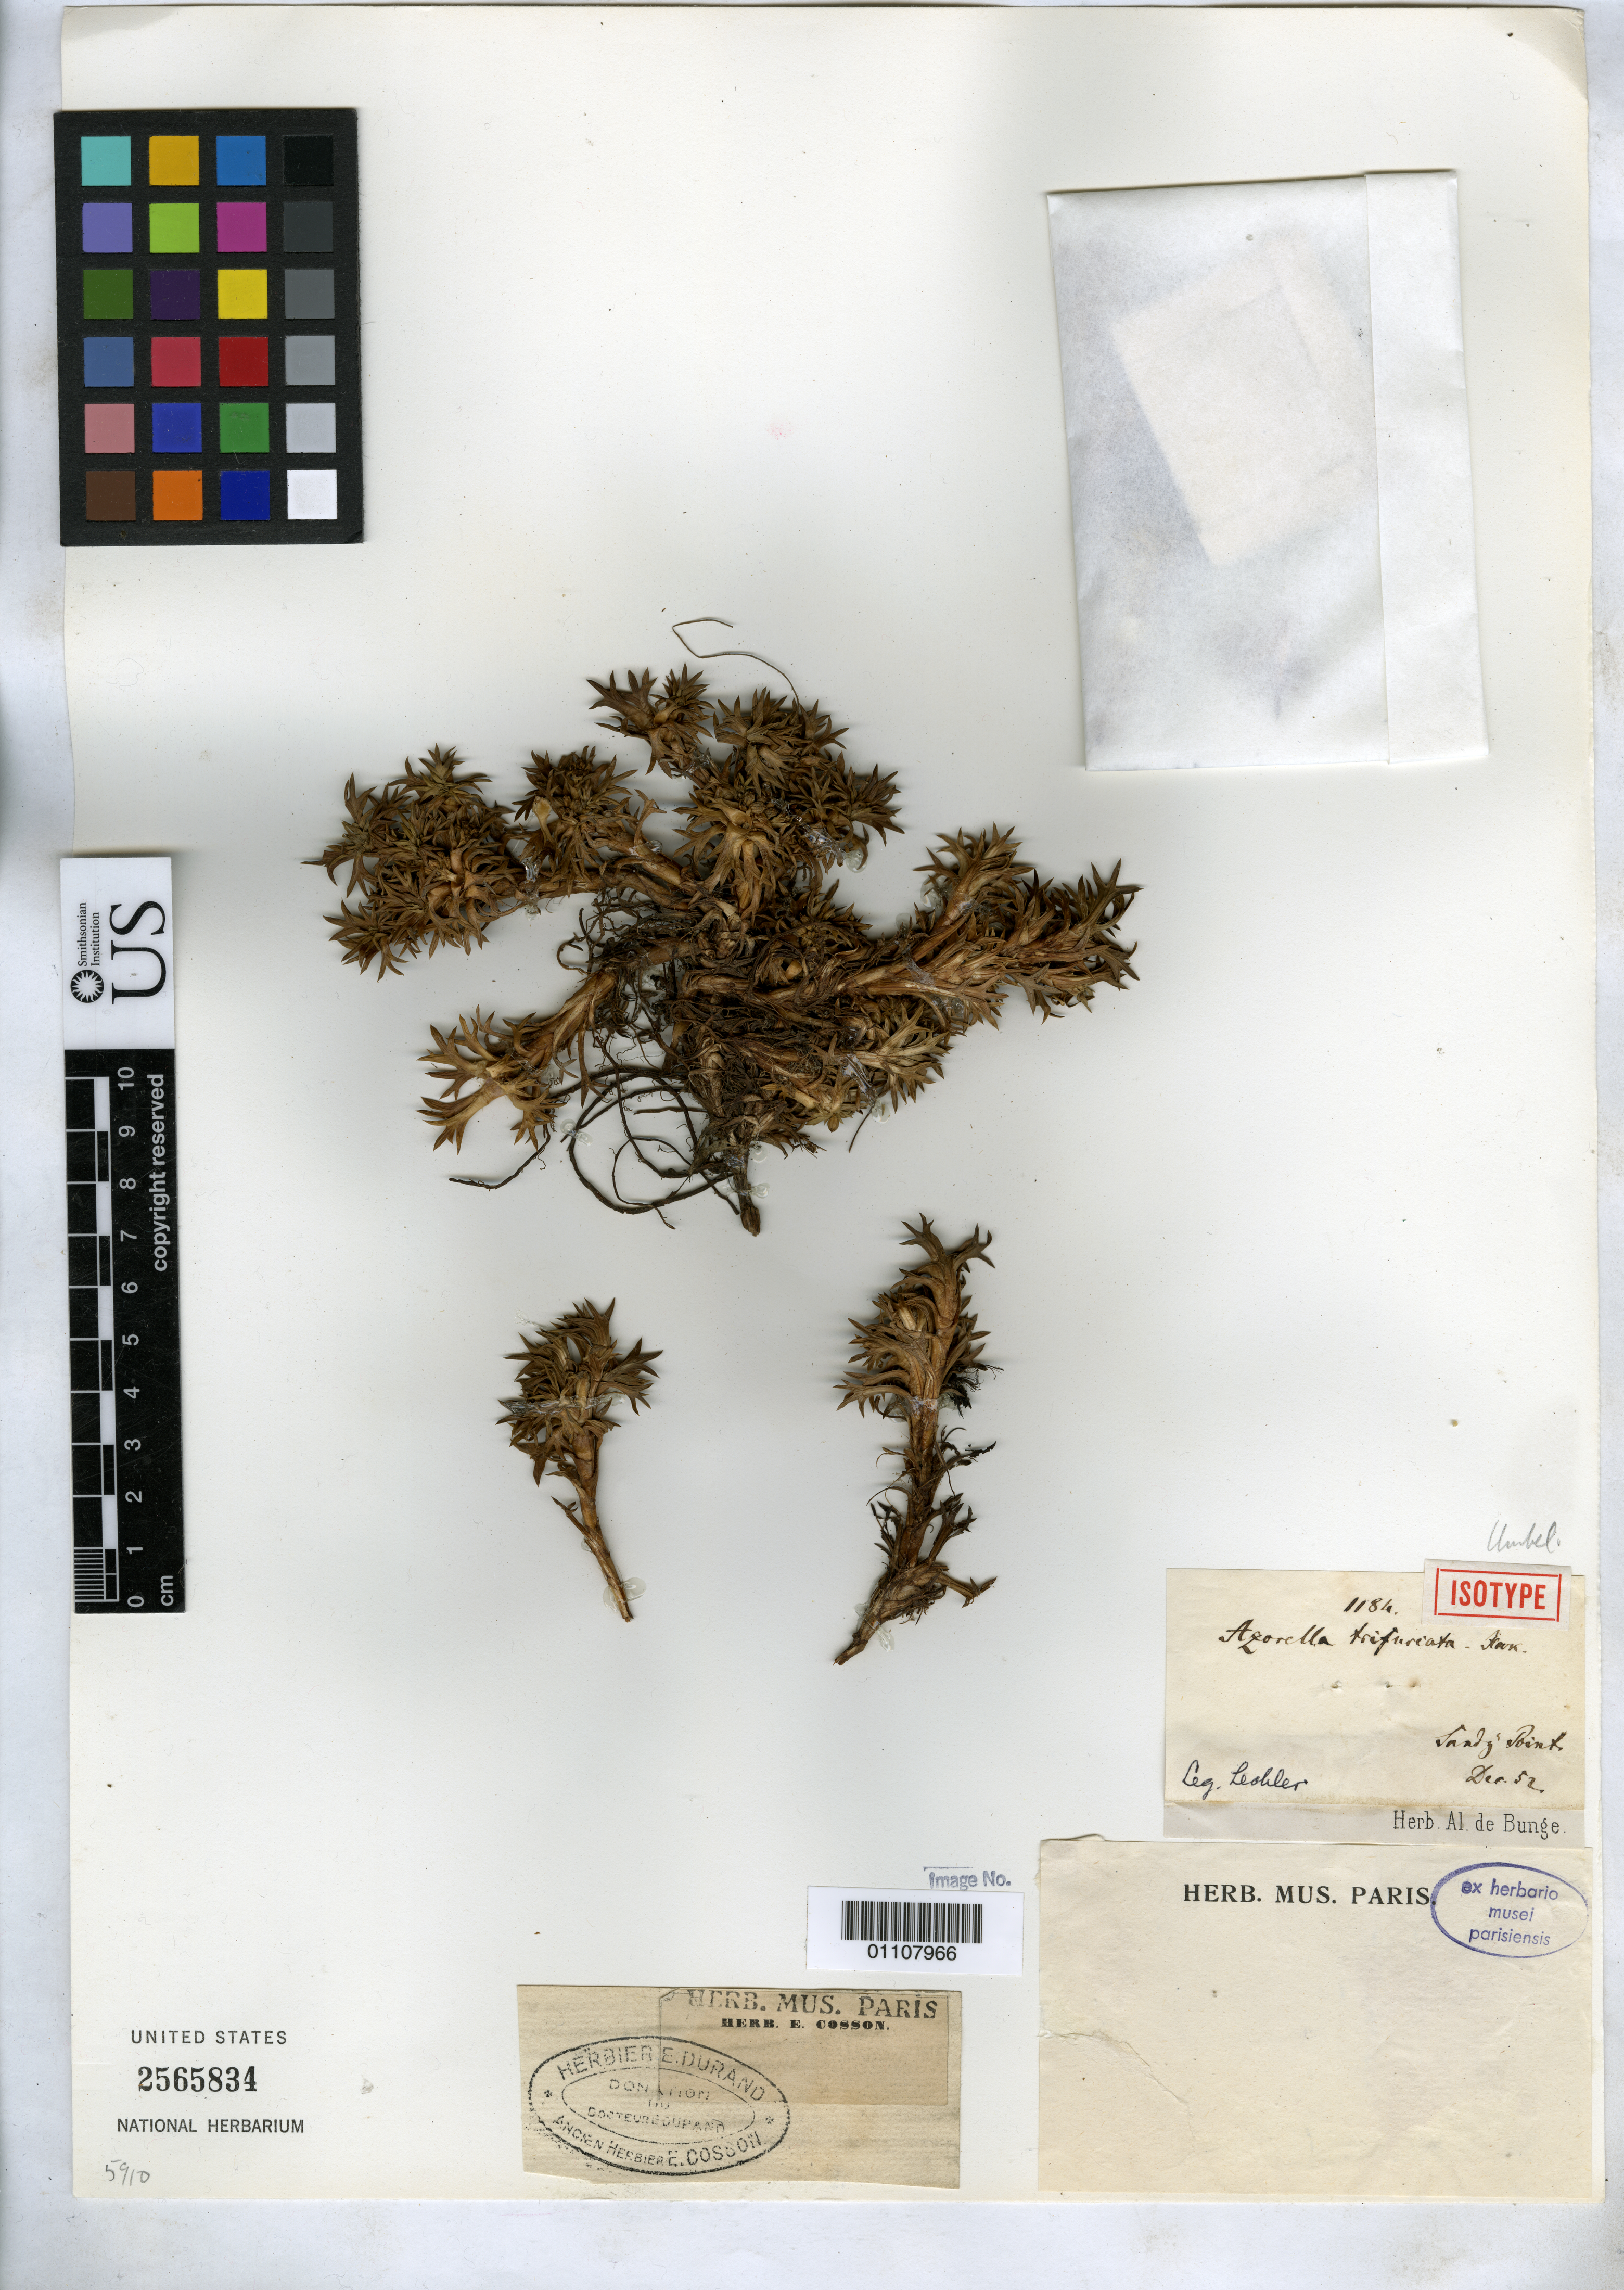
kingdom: Plantae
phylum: Tracheophyta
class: Magnoliopsida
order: Apiales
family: Apiaceae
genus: Azorella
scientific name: Azorella utriculata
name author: Griseb.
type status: Possible Type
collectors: W. Lechler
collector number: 1184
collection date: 1852-12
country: Chile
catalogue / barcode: US 2565834